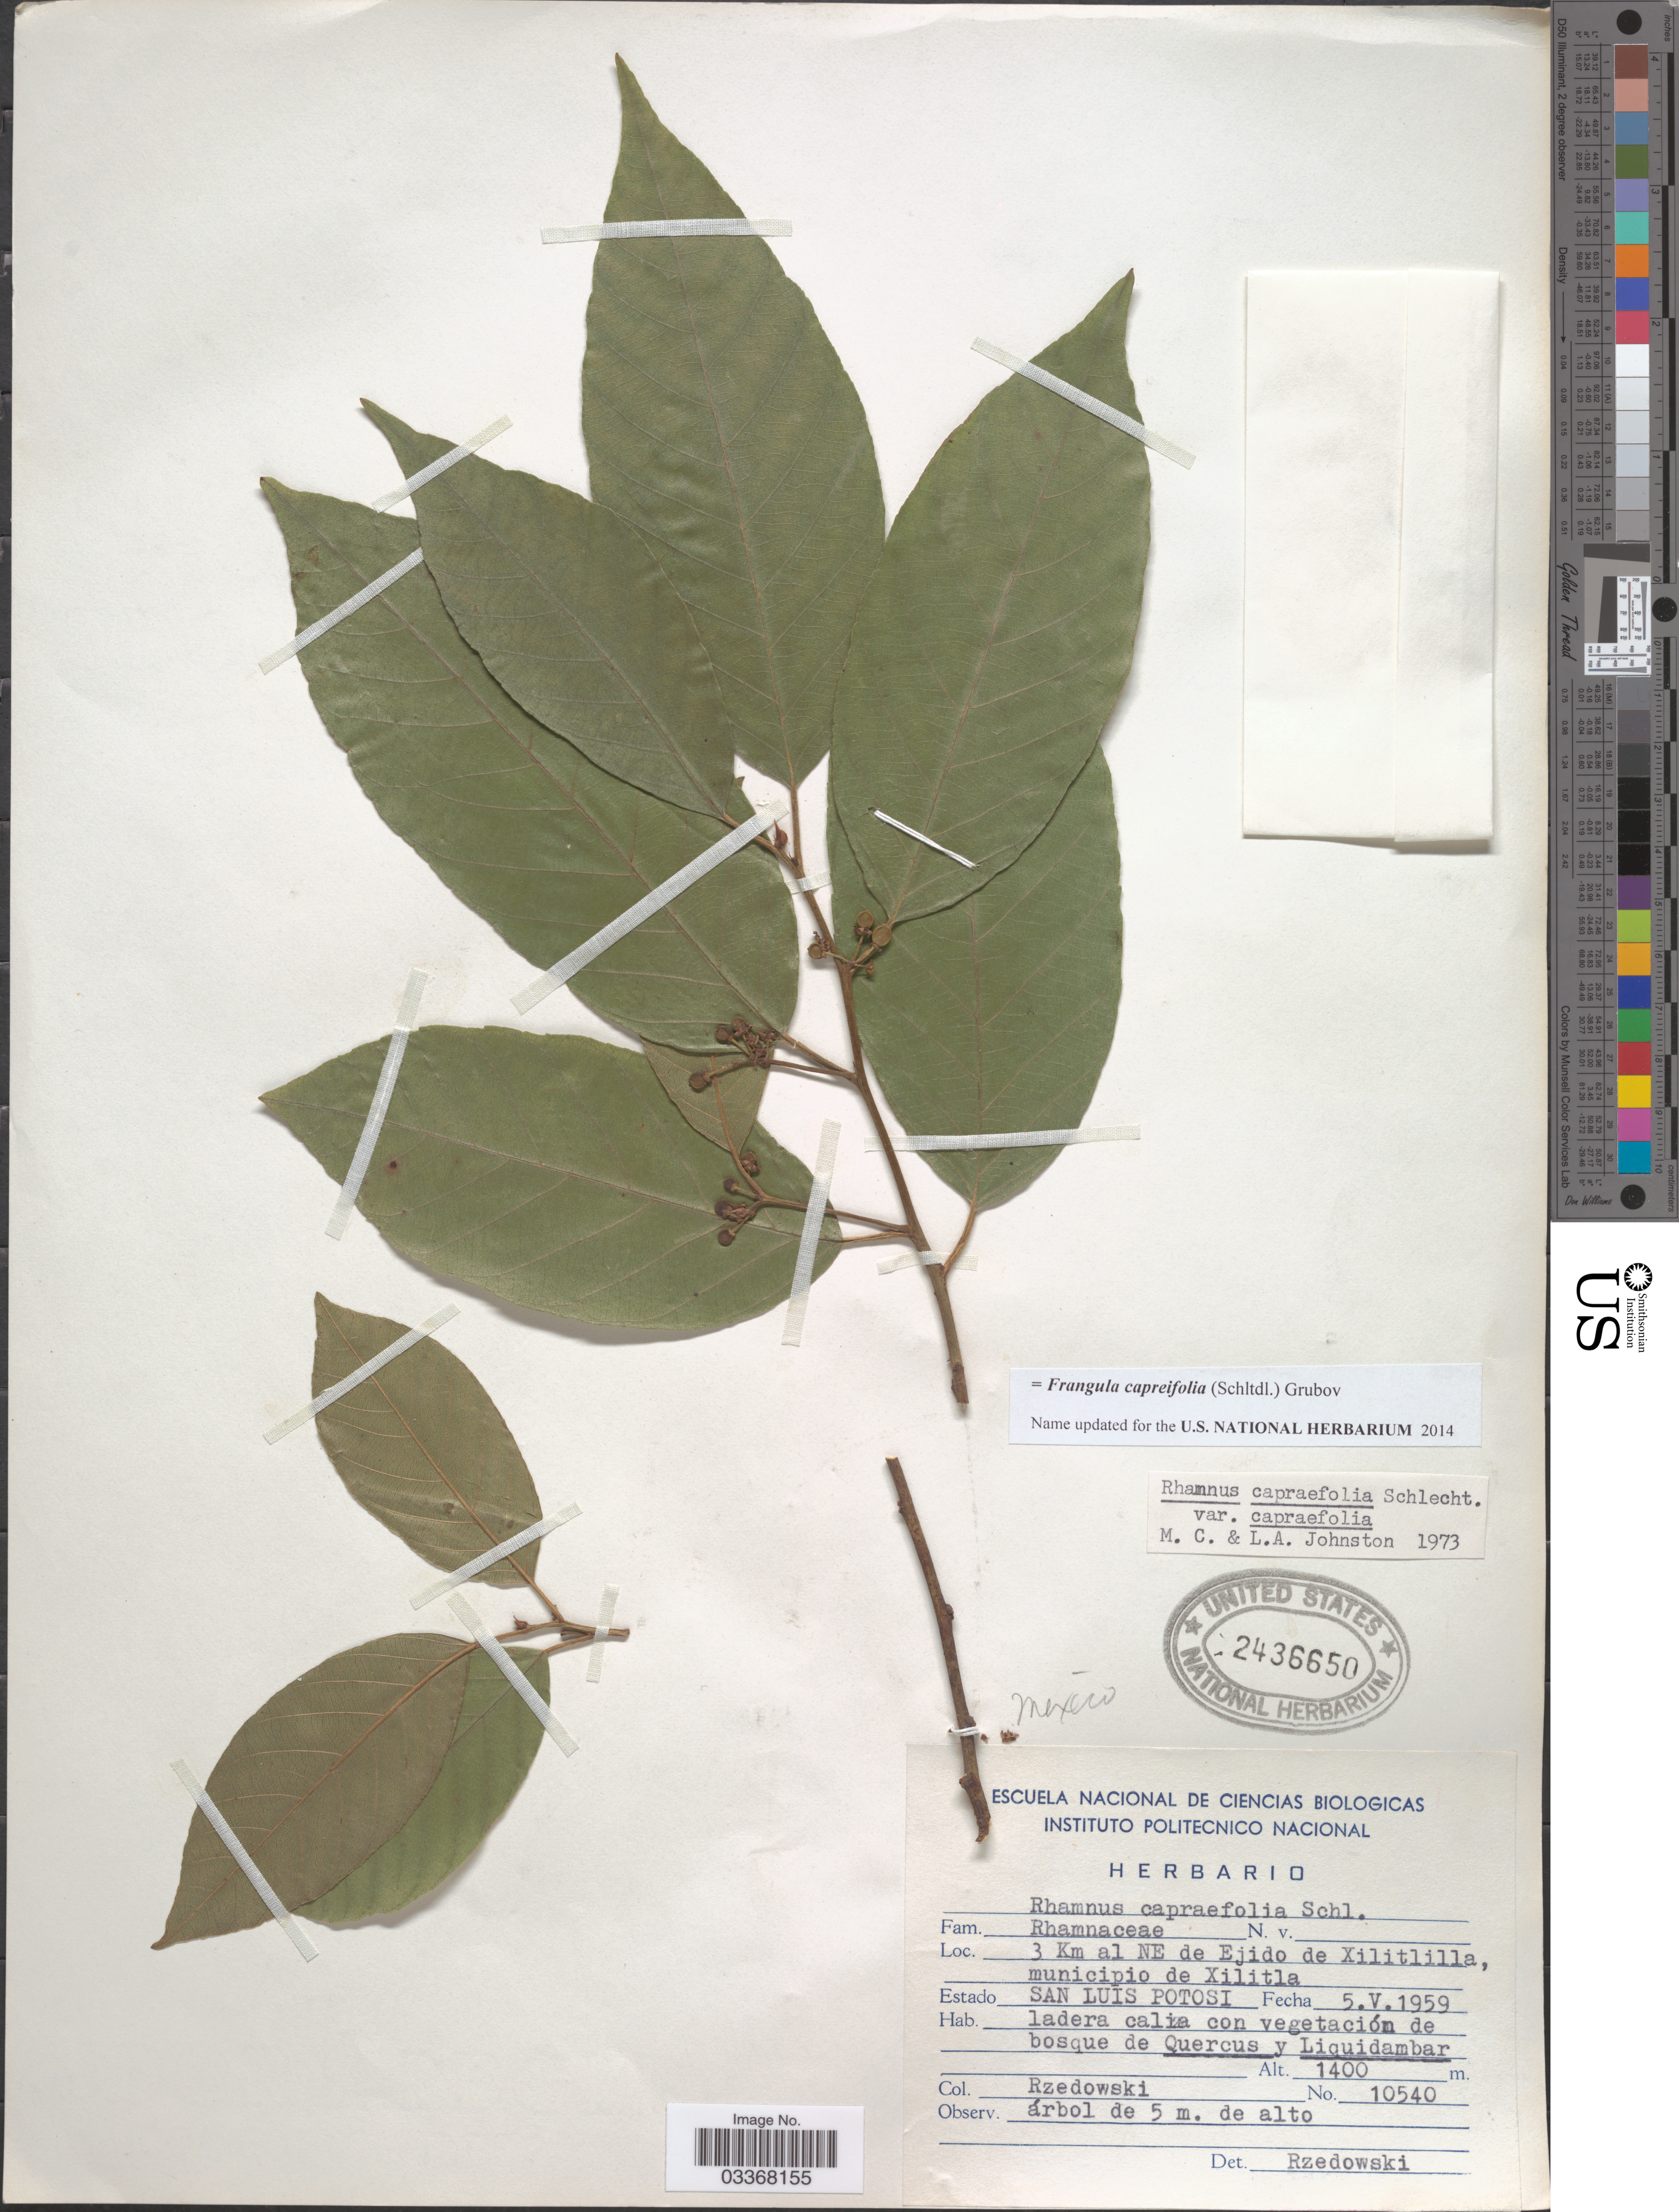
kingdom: Plantae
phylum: Tracheophyta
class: Magnoliopsida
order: Rosales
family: Rhamnaceae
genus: Frangula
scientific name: Frangula capreifolia var. capreifolia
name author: (Schltdl.) Grubov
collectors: Rzedowski, --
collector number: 10540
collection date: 1959-05-05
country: Mexico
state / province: San Luis Potosí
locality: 3 Km al NE de Ejido de Xilitlilla, municipio de Xilitla.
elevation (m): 1400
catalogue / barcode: US 2436650